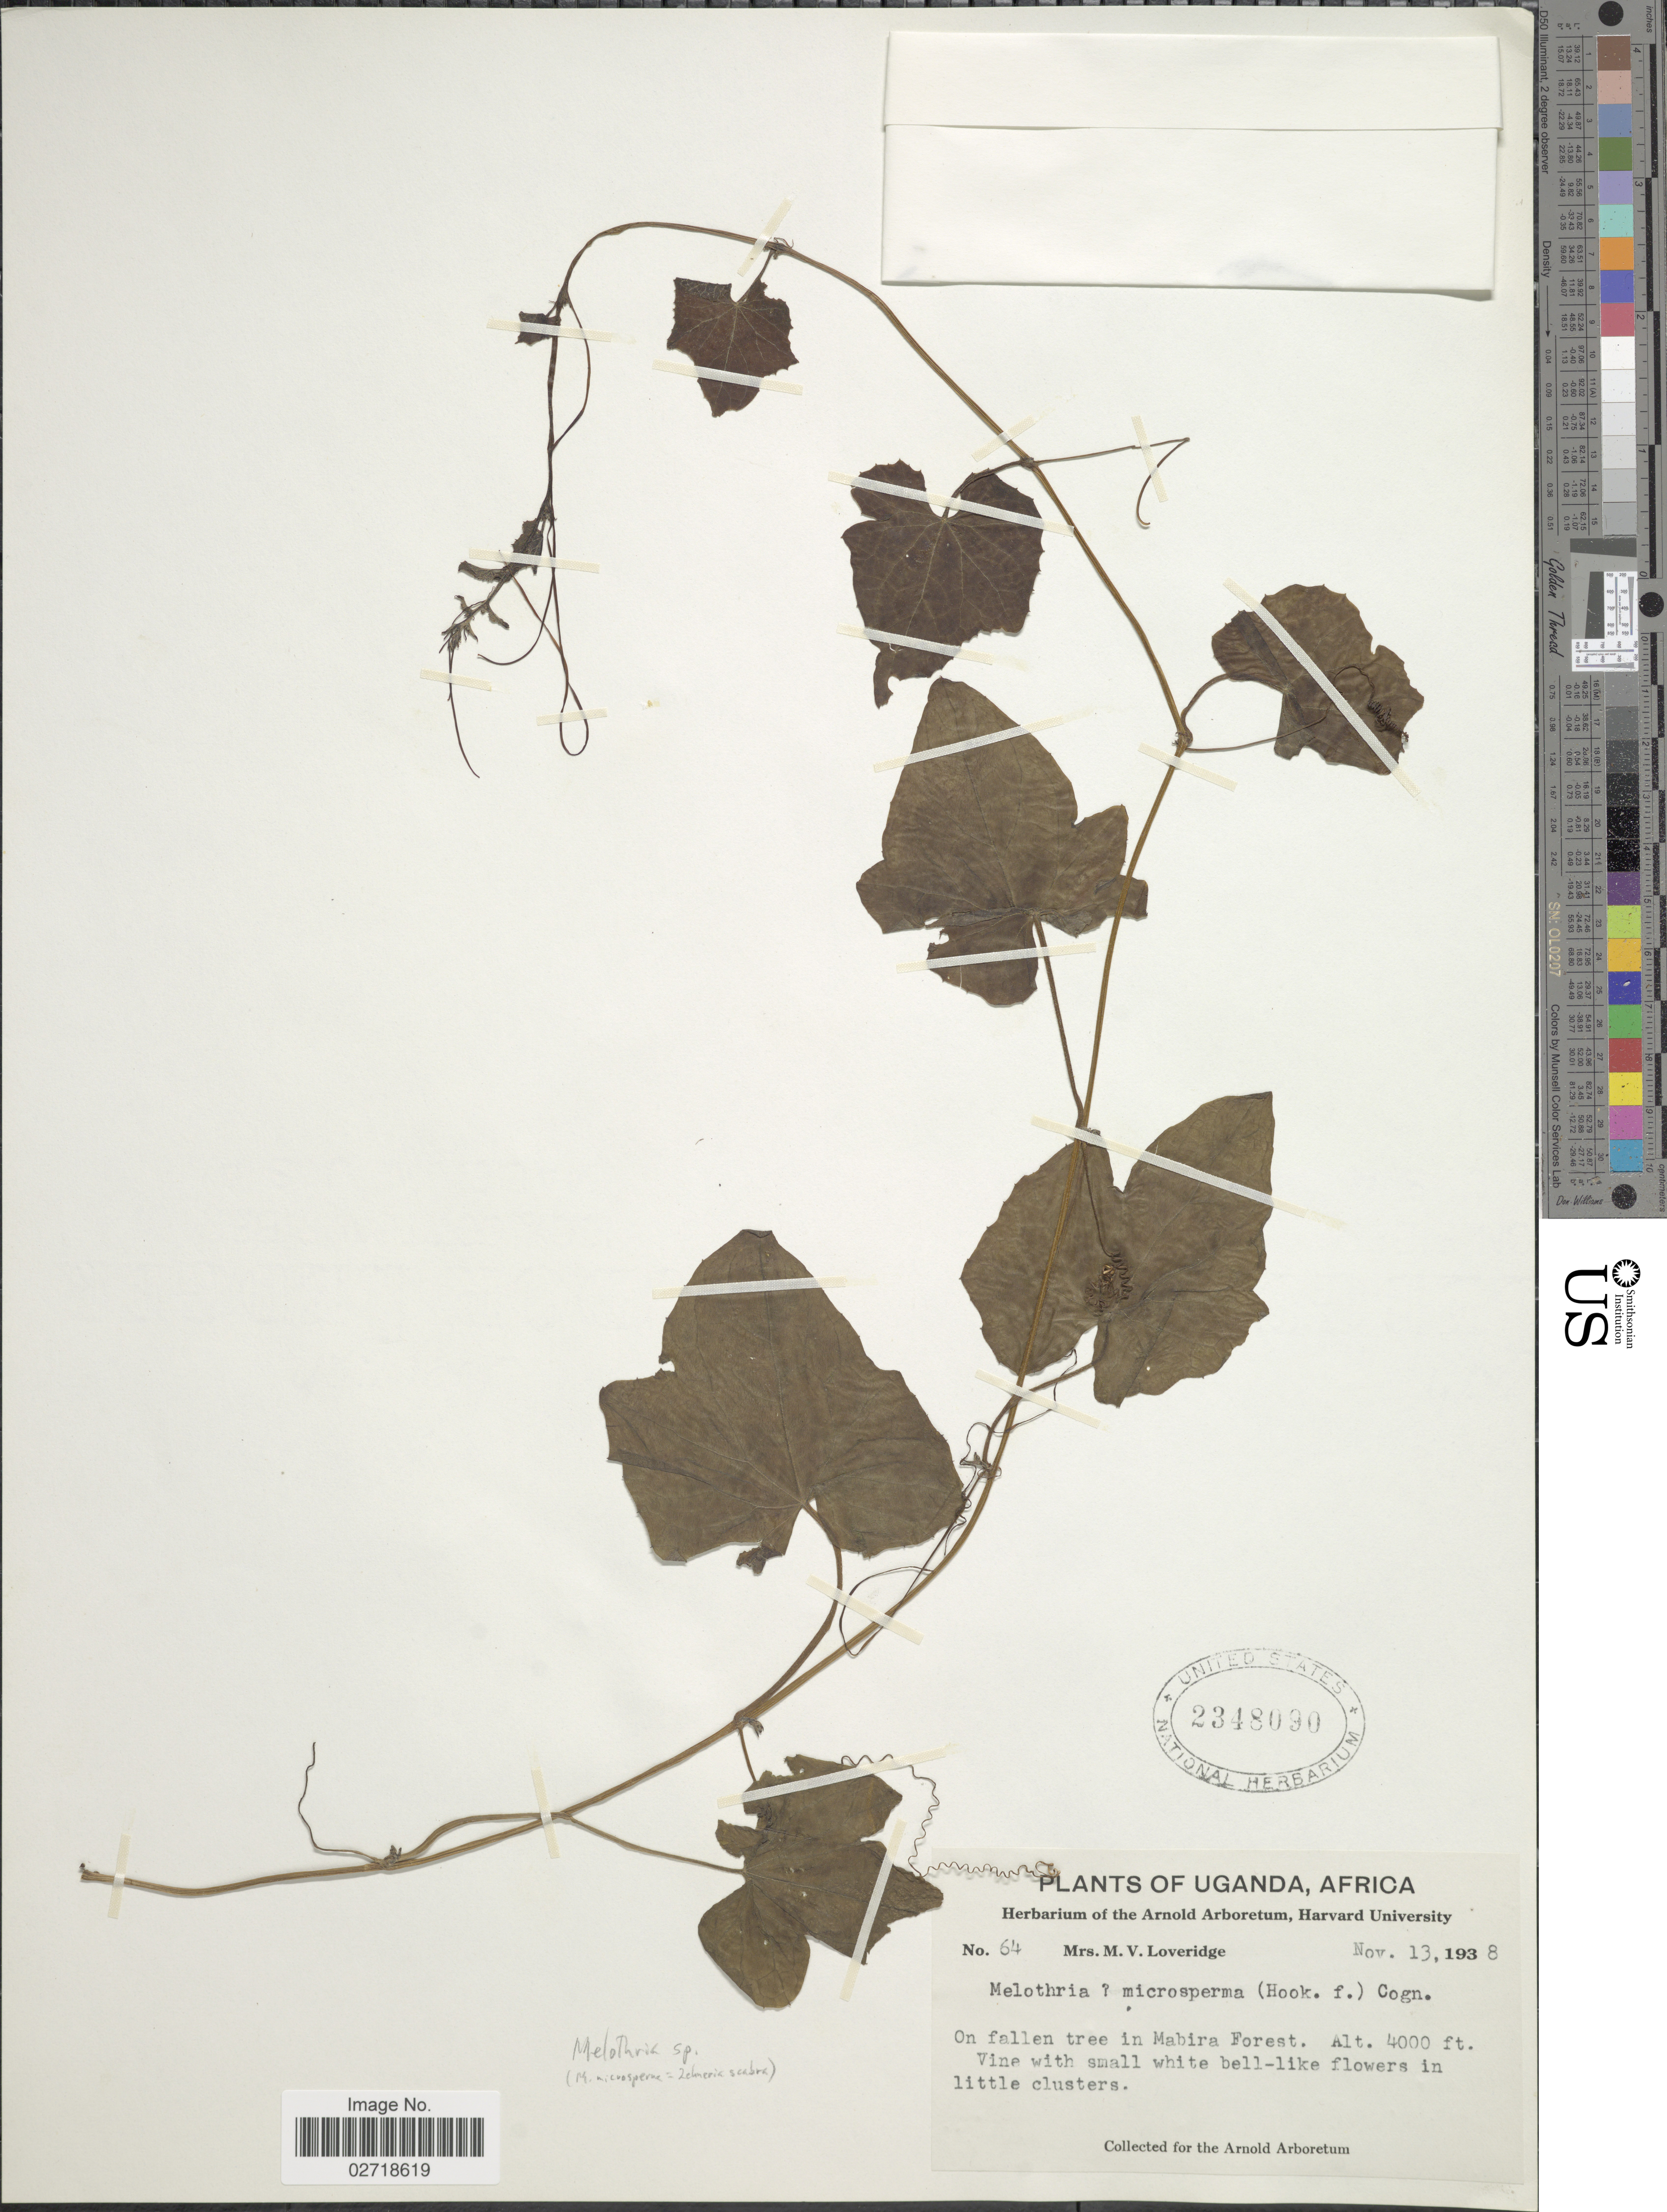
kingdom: Plantae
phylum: Tracheophyta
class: Magnoliopsida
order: Cucurbitales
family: Cucurbitaceae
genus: Zehneria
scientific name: Zehneria sp.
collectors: M. Loveridge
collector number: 64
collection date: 1938-11-13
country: Uganda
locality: On fallen tree in Mabira Forest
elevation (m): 1219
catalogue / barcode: US 2348090